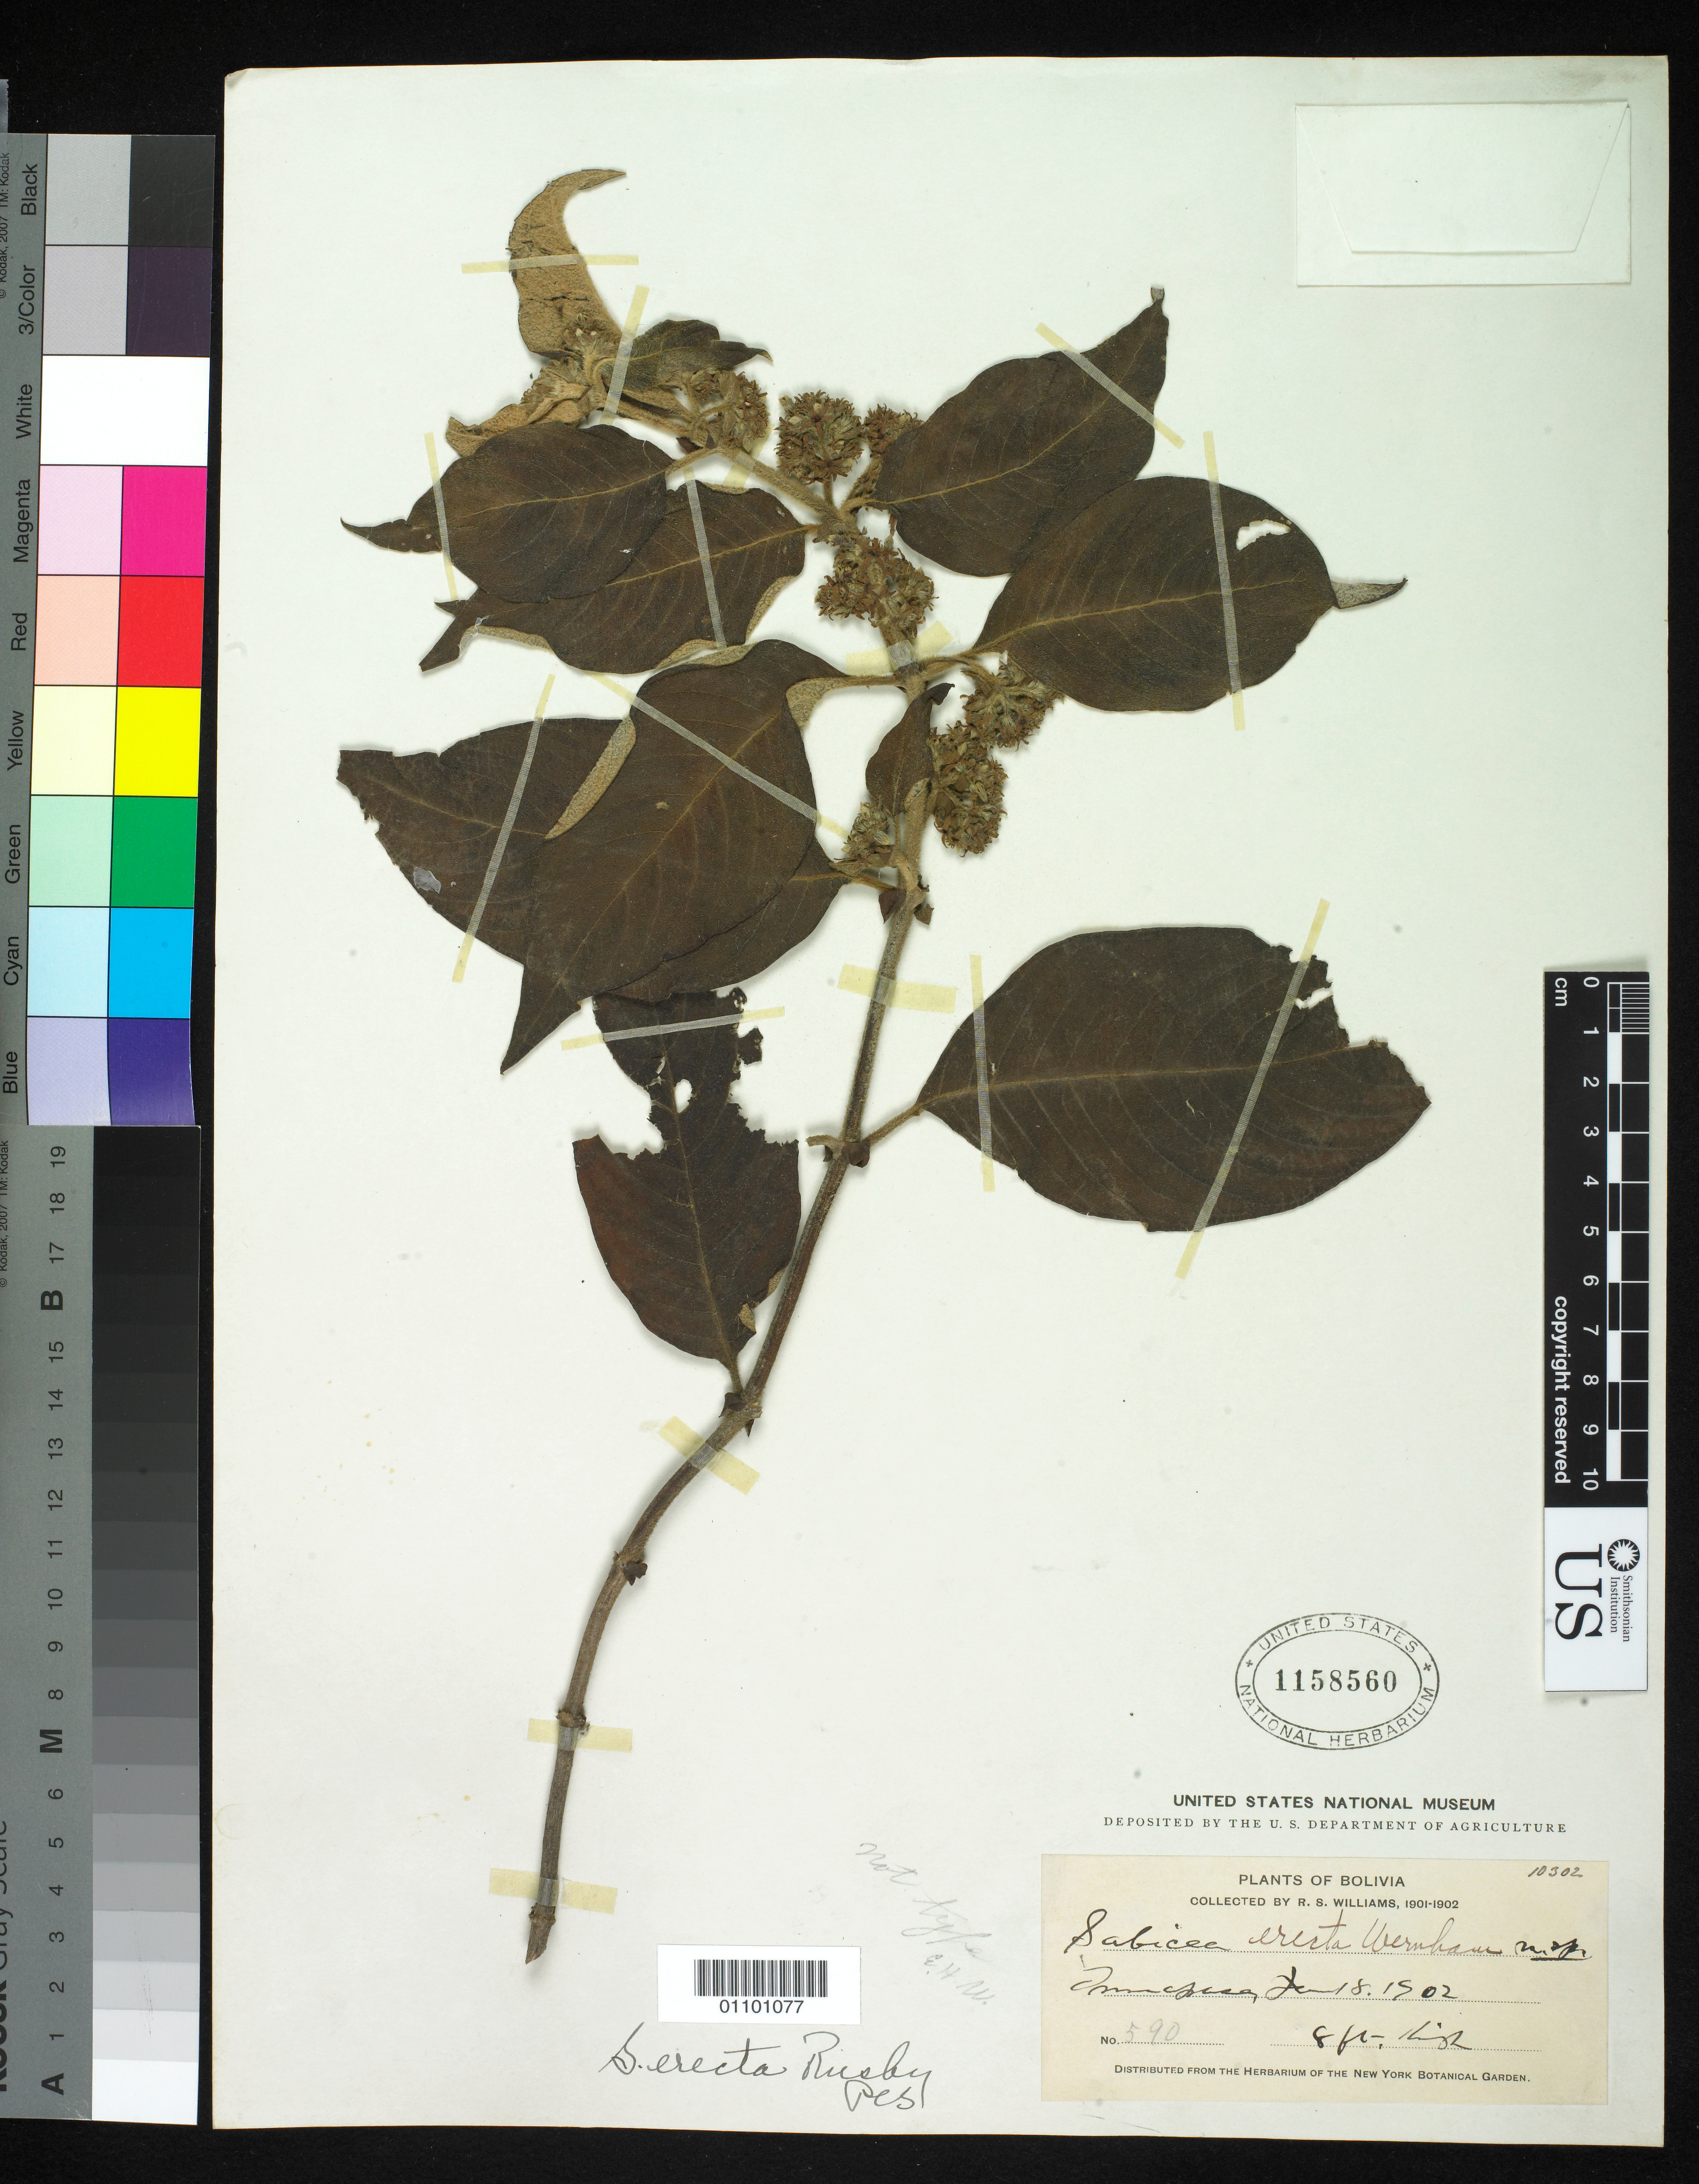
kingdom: Plantae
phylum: Tracheophyta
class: Magnoliopsida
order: Gentianales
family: Rubiaceae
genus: Sabicea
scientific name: Sabicea erecta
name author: Rusby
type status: Syntype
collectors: R. S. Williams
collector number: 590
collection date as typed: Jan. 18, 1902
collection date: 1902-01-18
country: Bolivia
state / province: La Paz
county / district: Iturralde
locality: Tumupasa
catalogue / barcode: US 1158560